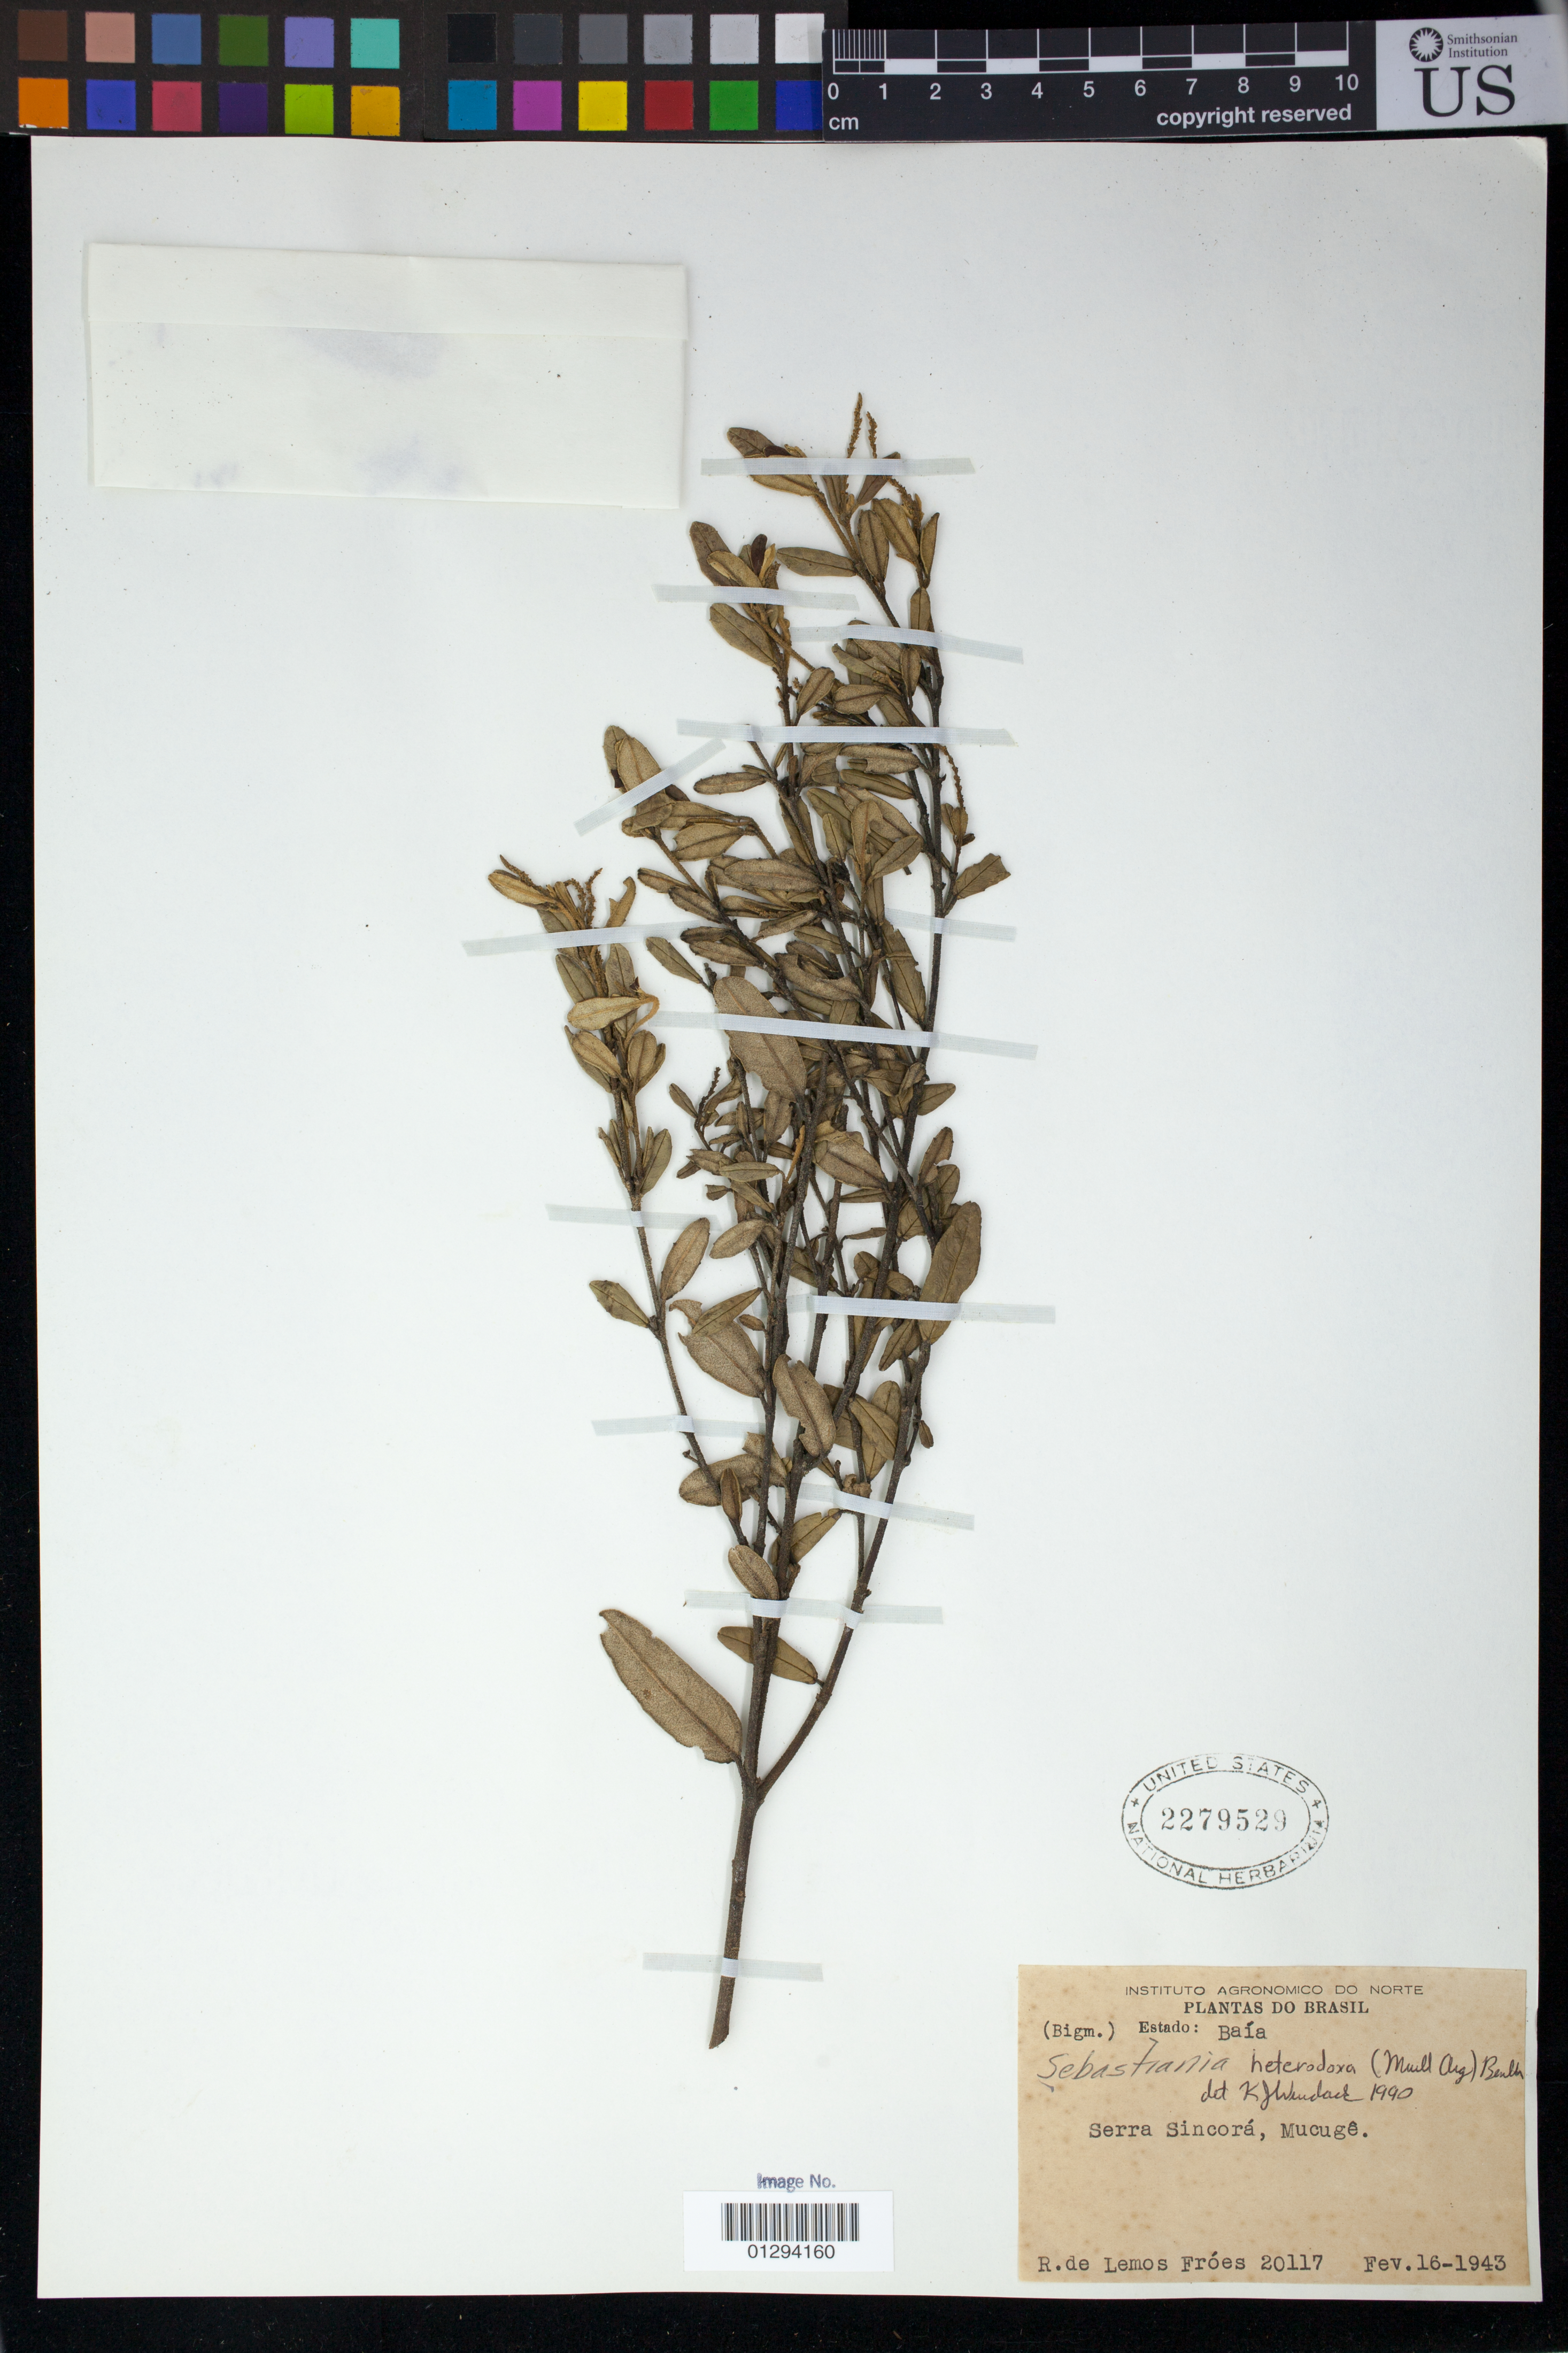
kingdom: Plantae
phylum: Tracheophyta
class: Magnoliopsida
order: Malpighiales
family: Euphorbiaceae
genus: Sebastiania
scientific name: Sebastiania heterodoxa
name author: (Müll. Arg.) Benth.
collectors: R. L. Fróes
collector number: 20117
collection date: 1943-02-16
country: Brazil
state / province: Bahia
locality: Serra Sincora, Mucuge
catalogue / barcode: US 2279529